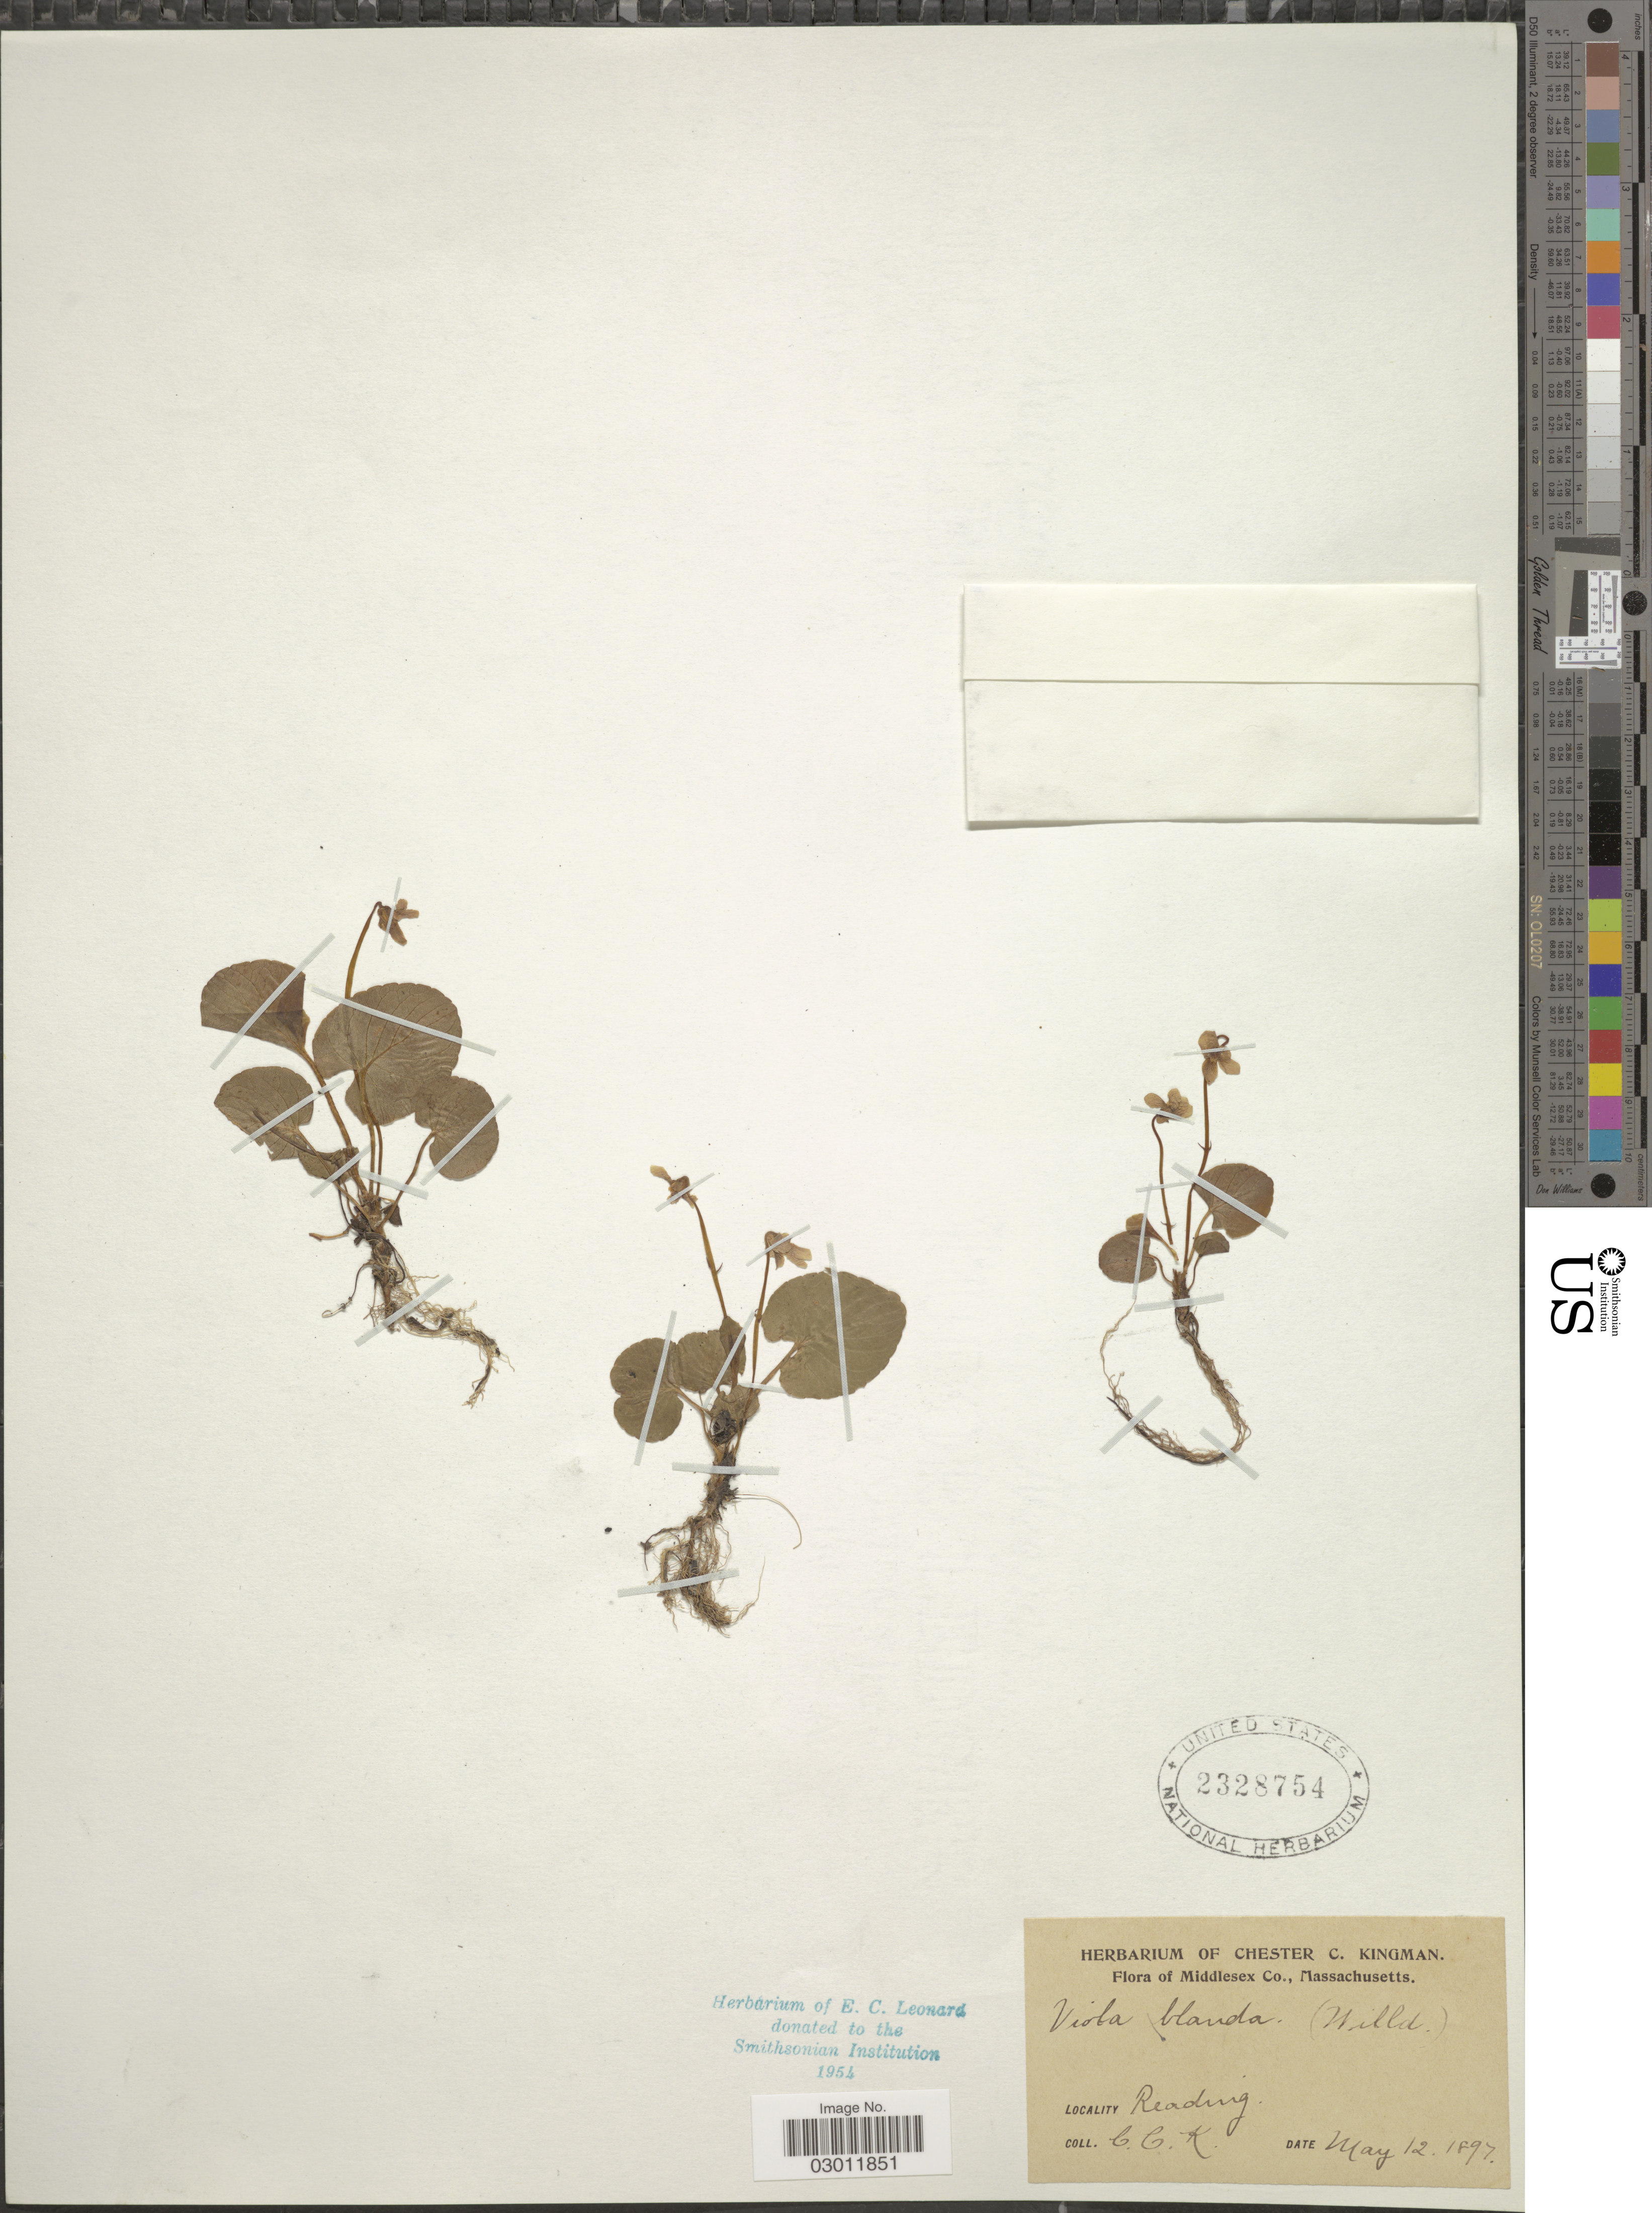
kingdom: Plantae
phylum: Tracheophyta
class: Magnoliopsida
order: Malpighiales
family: Violaceae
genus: Viola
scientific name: Viola blanda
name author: Willd.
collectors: C. Kingman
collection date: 1897-05-12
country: United States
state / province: Massachusetts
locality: Middlesex Co. Reading.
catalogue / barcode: US 2328754